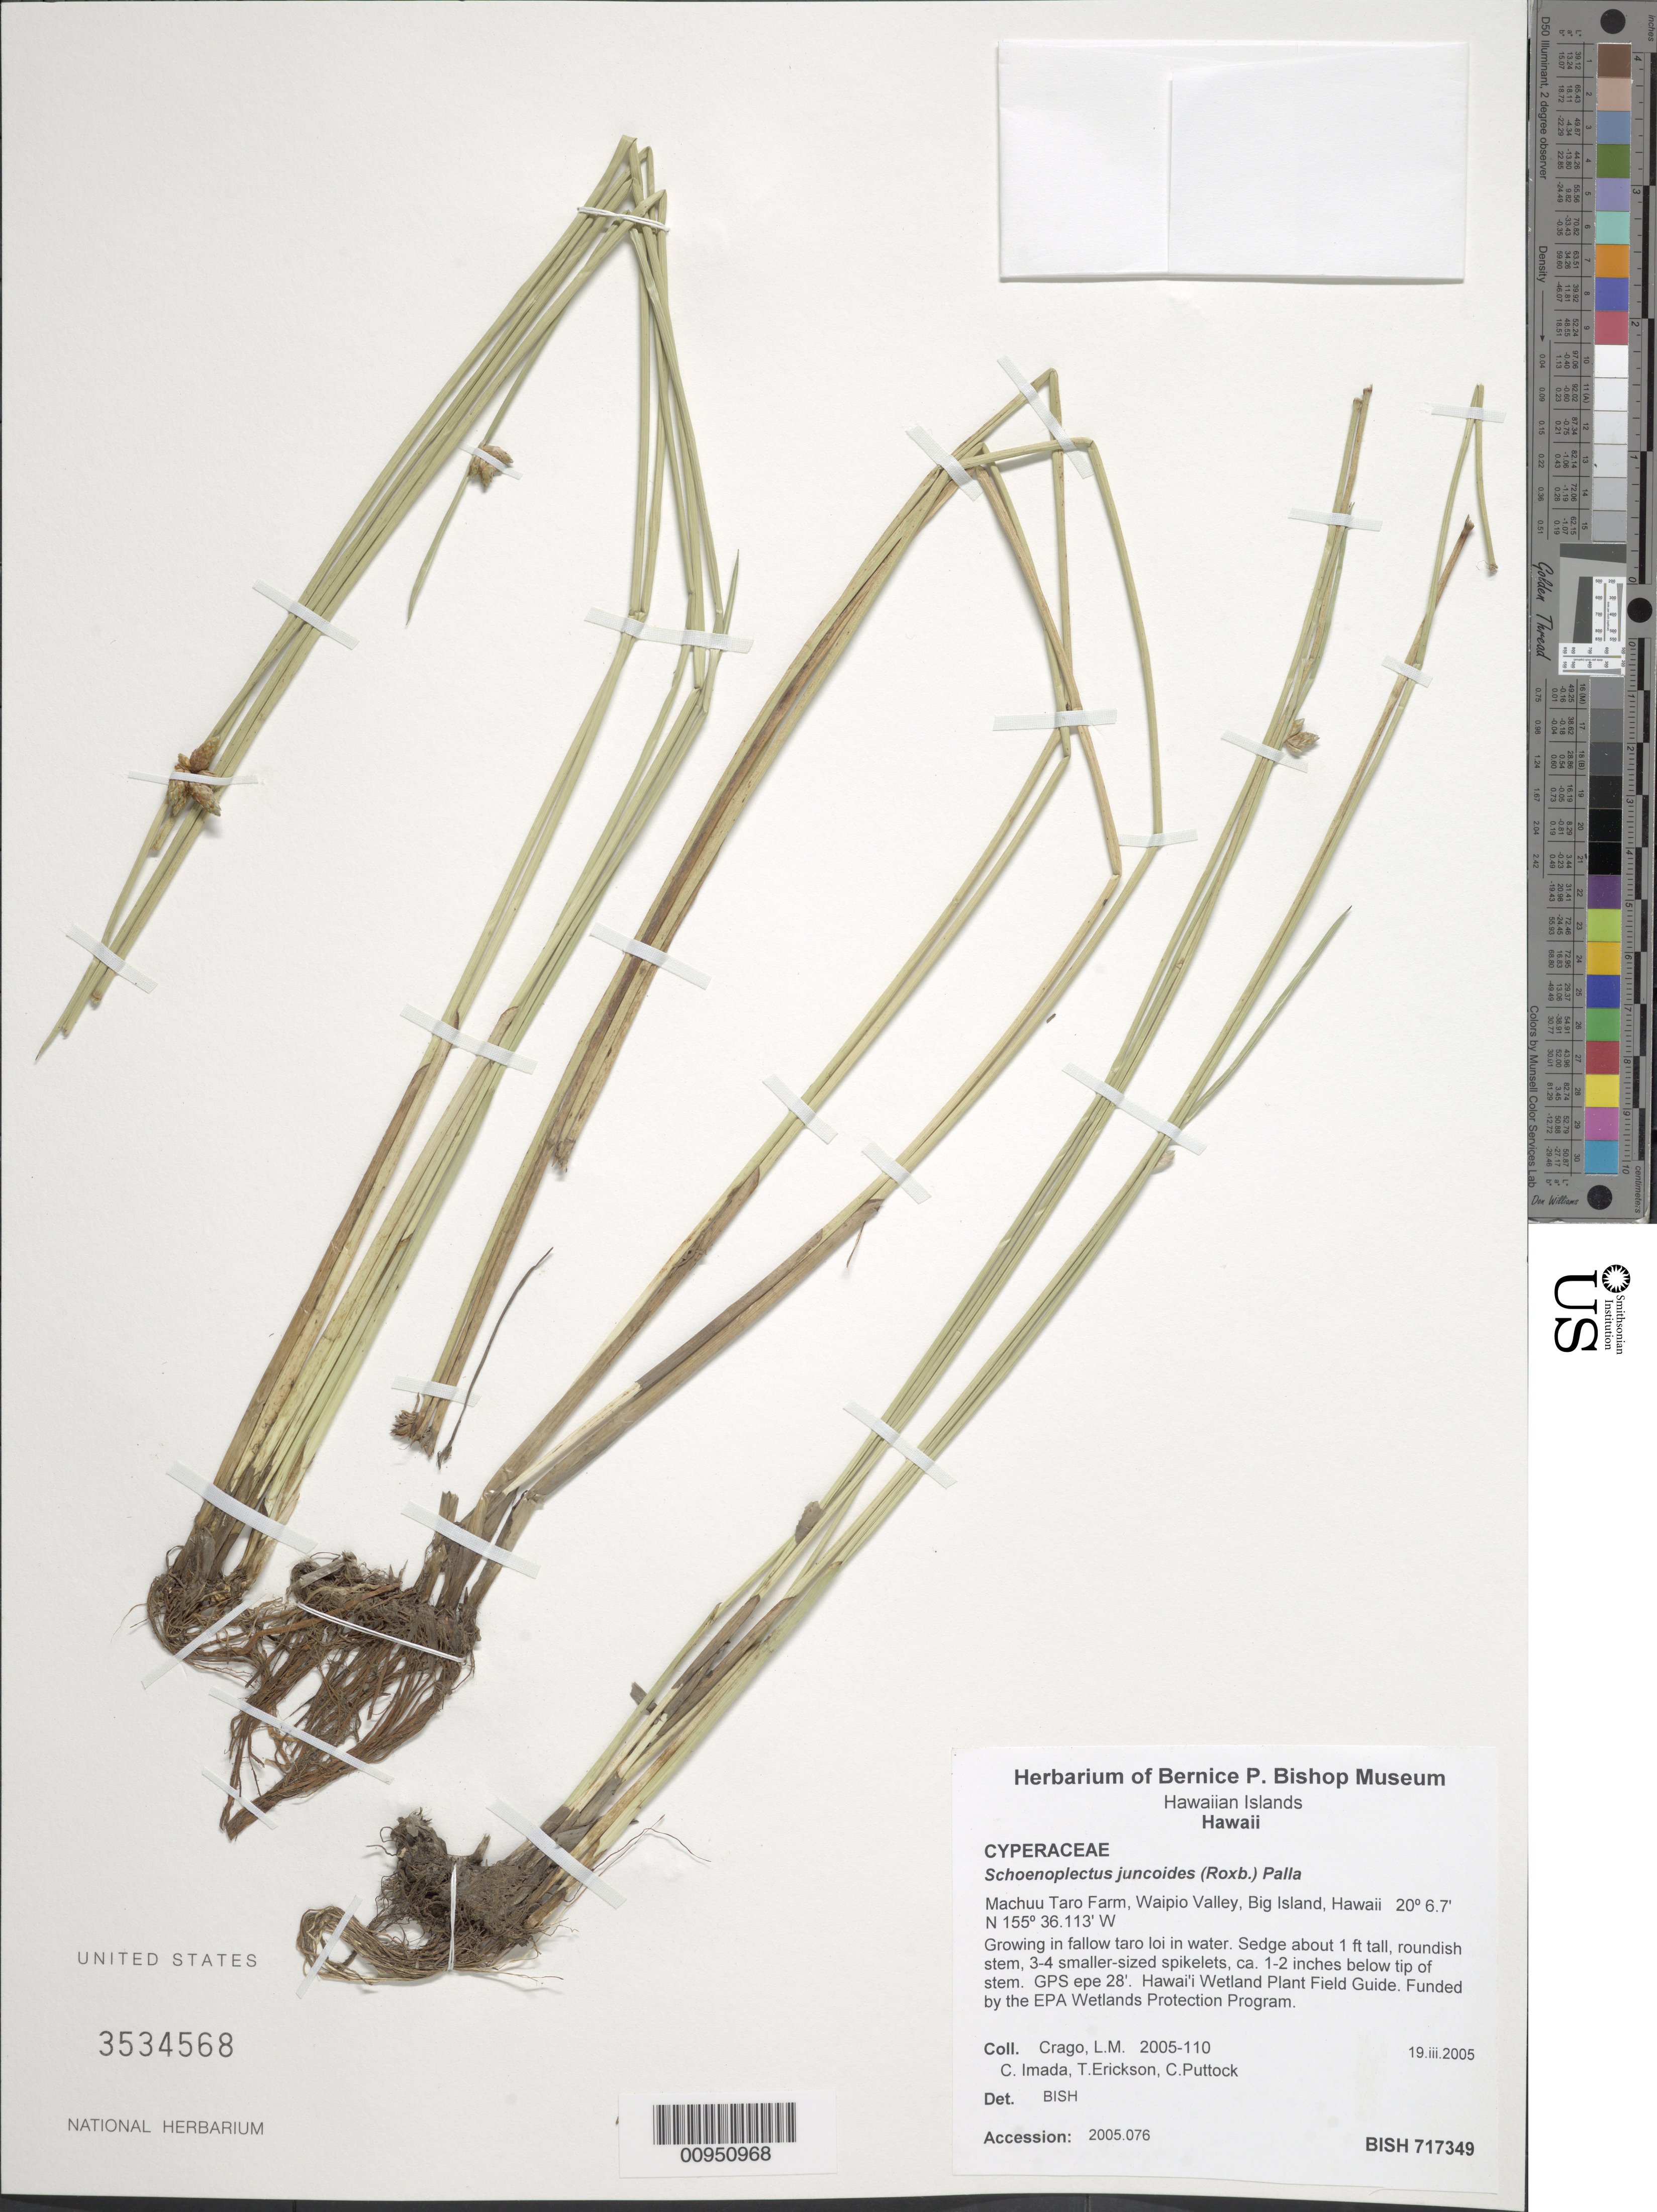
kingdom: Plantae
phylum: Tracheophyta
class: Liliopsida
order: Poales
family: Cyperaceae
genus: Schoenoplectiella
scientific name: Schoenoplectiella juncoides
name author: (Roxb.)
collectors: L. Crago, C. Imada, T. Erickson & C. Puttock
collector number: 2005-110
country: United States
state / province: Hawaii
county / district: Hawaii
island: Hawaii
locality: Machuu Taro Farm, Waipio Valley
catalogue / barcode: US 3534568